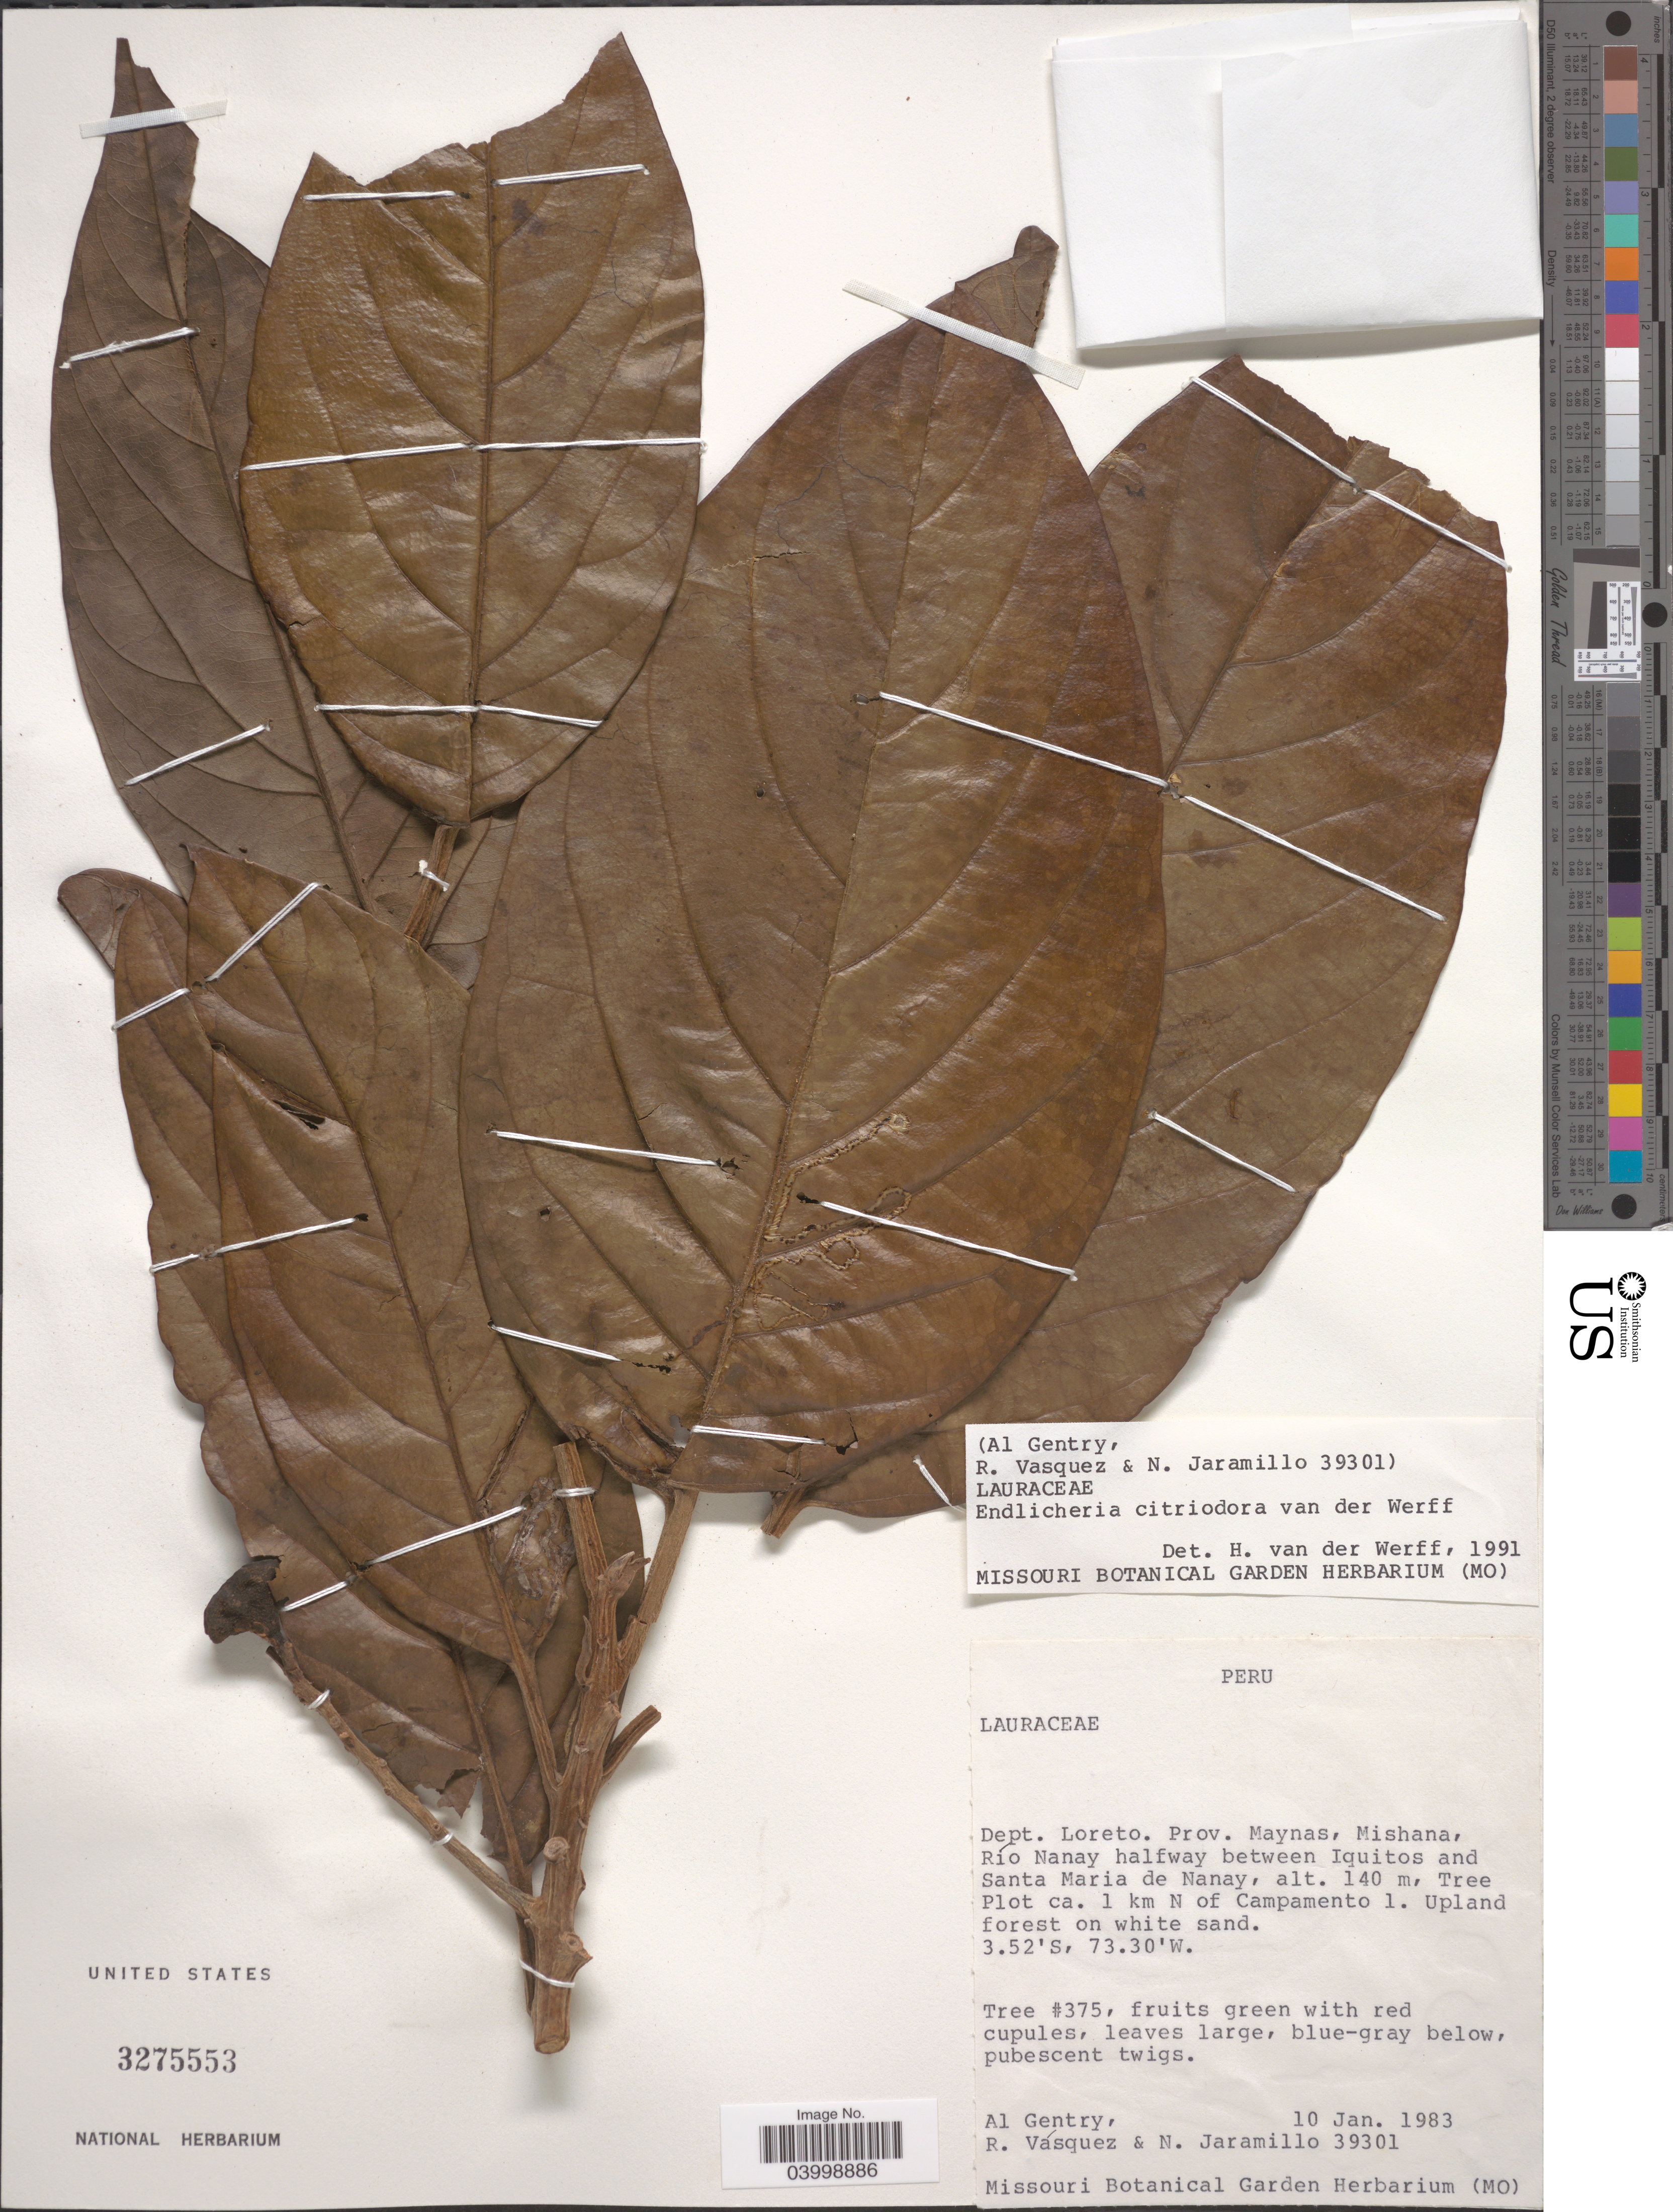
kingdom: Plantae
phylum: Tracheophyta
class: Magnoliopsida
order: Laurales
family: Lauraceae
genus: Endlicheria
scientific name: Endlicheria citriodora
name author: van der Werff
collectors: A. H. Gentry, R. Vasquez & N. Jaramillo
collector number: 39301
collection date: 1983-01-10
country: Peru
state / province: Loreto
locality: Dept. Loreto. Prov. Maynas, Mishana, Río Nanay halfway between Iquitos and Santa Maria de Nanay, Tree Plot ca. 1 km N of Campamento 1. Upland forest on white sand.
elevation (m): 140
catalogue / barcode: US 3275553